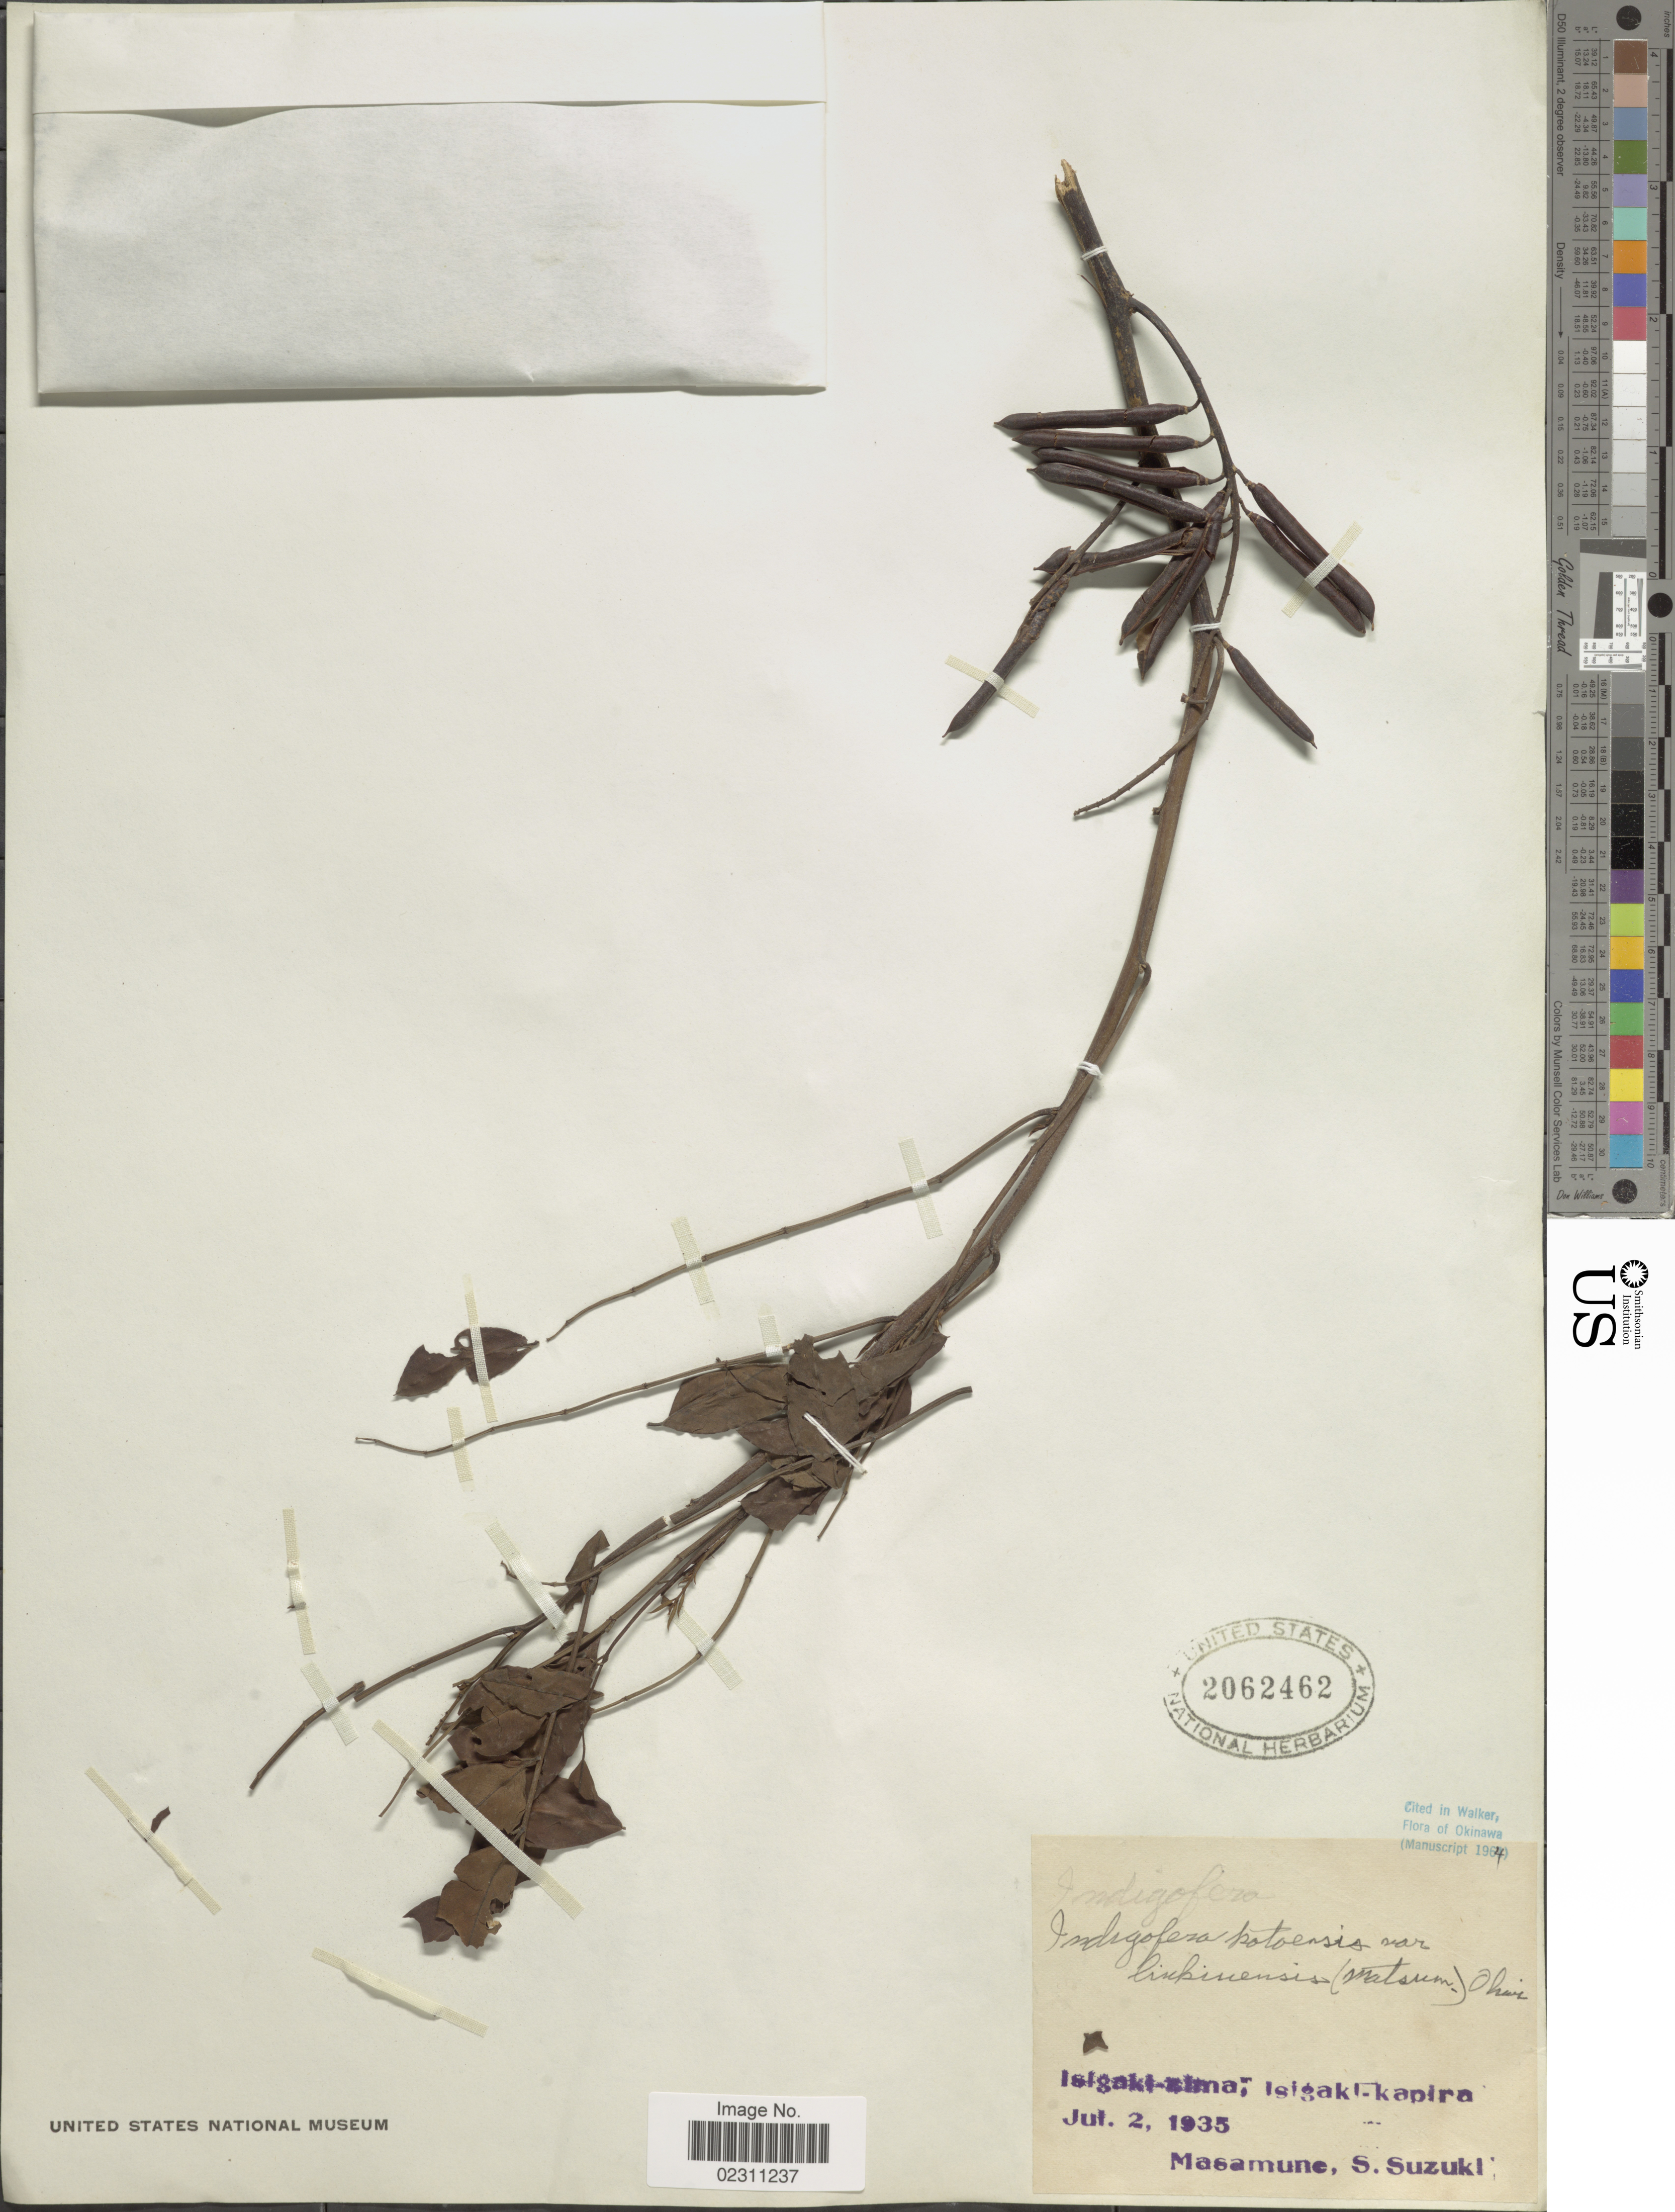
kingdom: Plantae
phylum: Tracheophyta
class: Magnoliopsida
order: Fabales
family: Fabaceae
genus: Indigofera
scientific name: Indigofera zollingeriana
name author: Miq.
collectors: S. Suzuki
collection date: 1935-07-02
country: Japan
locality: Isigaki-zima, Isigaki-kapira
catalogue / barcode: US 2062462